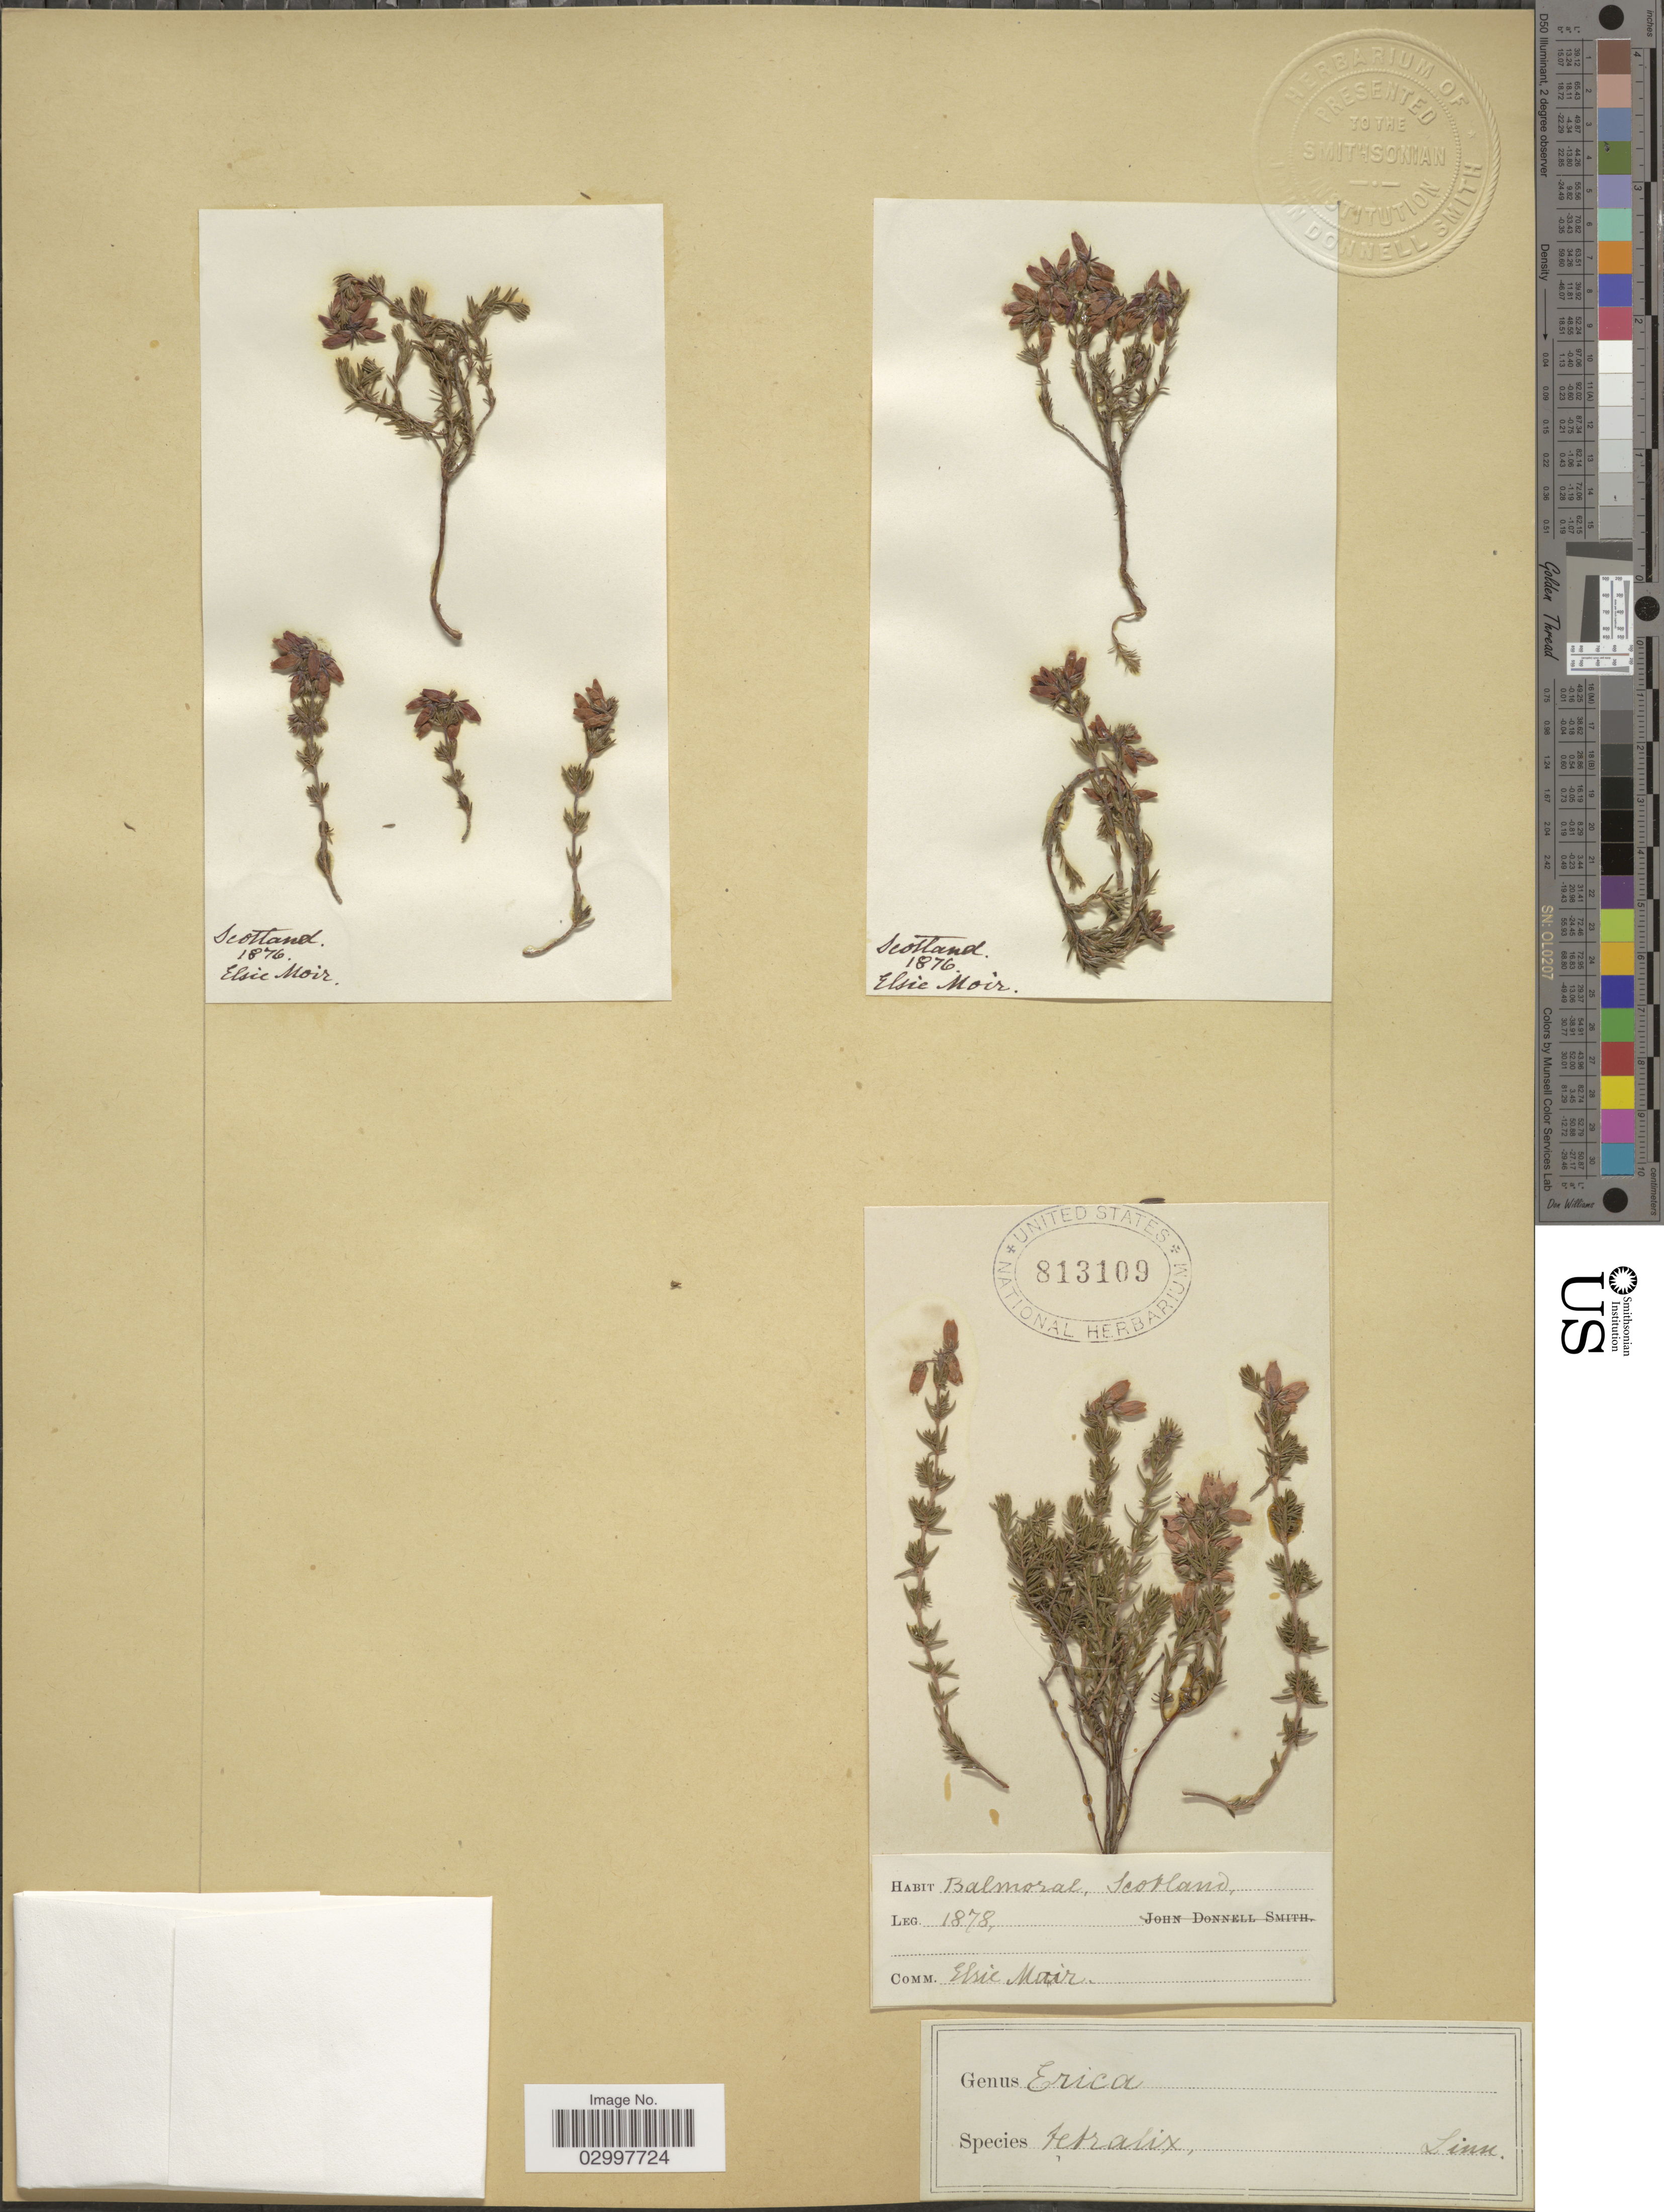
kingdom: Plantae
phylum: Tracheophyta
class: Magnoliopsida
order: Ericales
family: Ericaceae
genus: Erica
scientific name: Erica tetralix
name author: L.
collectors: E. Moir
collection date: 1876/1878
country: United Kingdom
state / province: Scotland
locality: Balmoral.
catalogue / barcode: US 813109